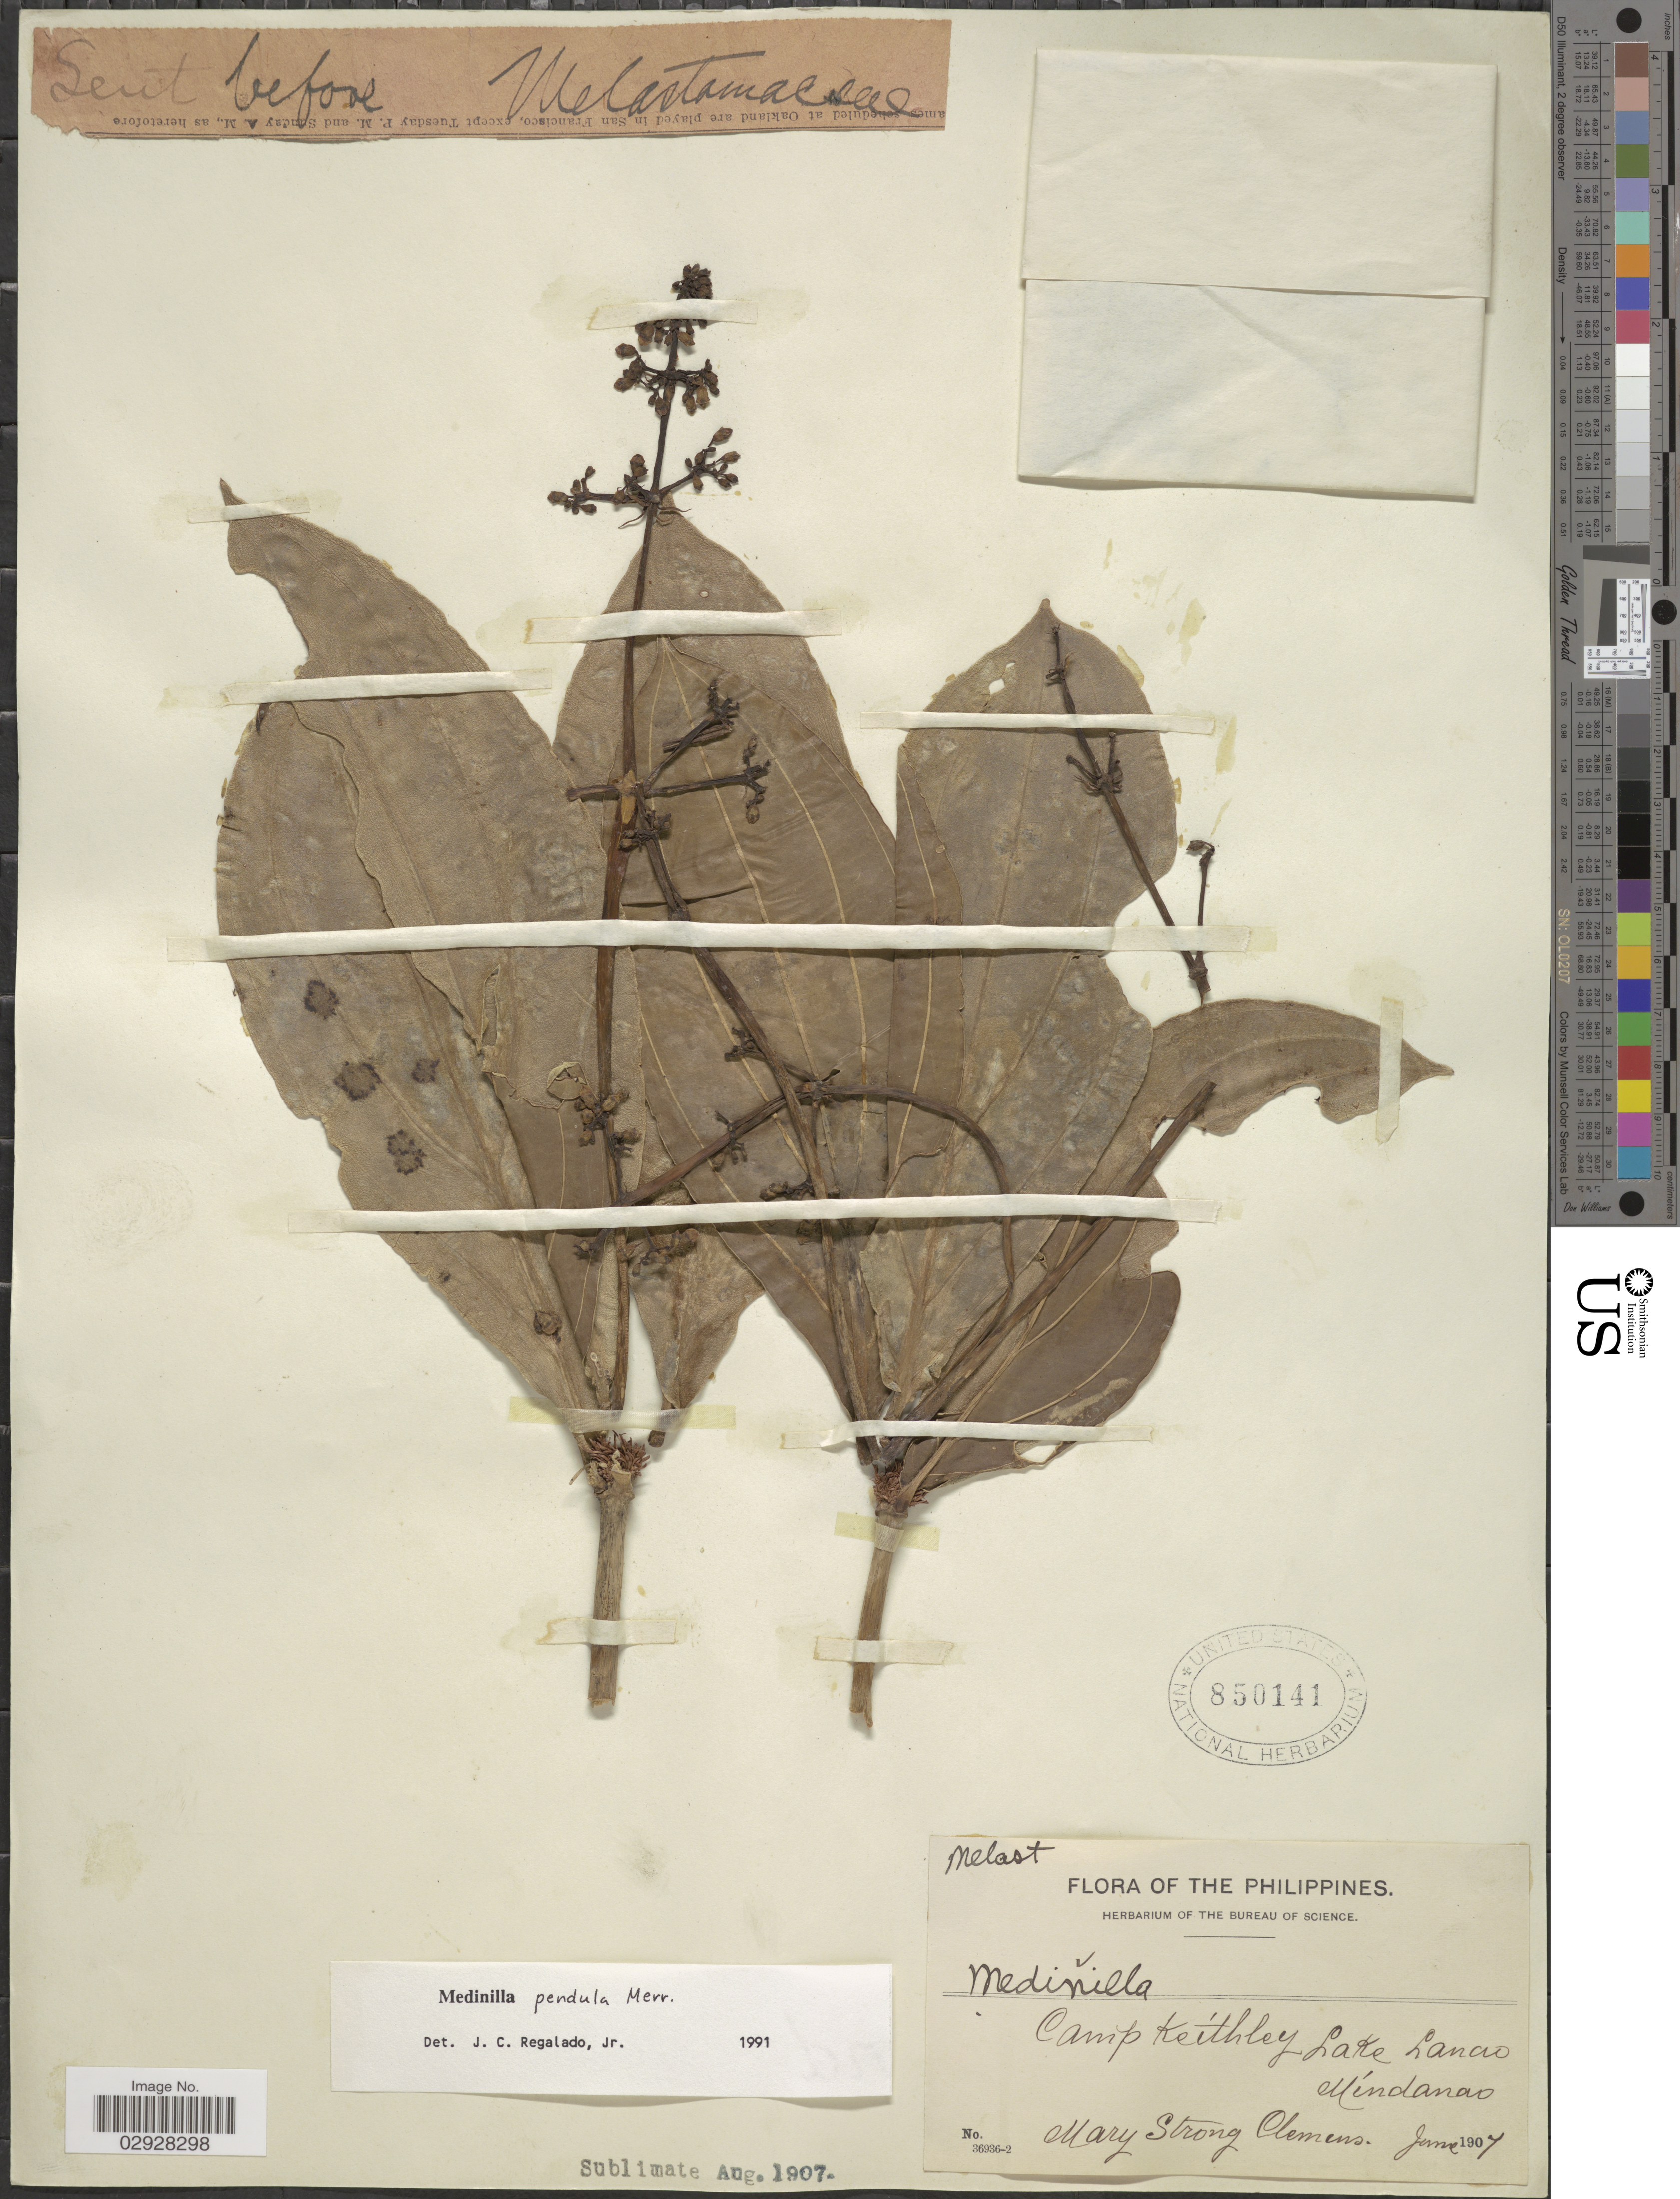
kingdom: Plantae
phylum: Tracheophyta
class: Magnoliopsida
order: Myrtales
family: Melastomataceae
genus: Medinilla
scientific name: Medinilla pendula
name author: Merr.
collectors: M. S. Clemens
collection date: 1907-06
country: Philippines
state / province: Muslim Mindanao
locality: Camp Keithley, Lake Lanao, Mindanao.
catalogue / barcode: US 850141